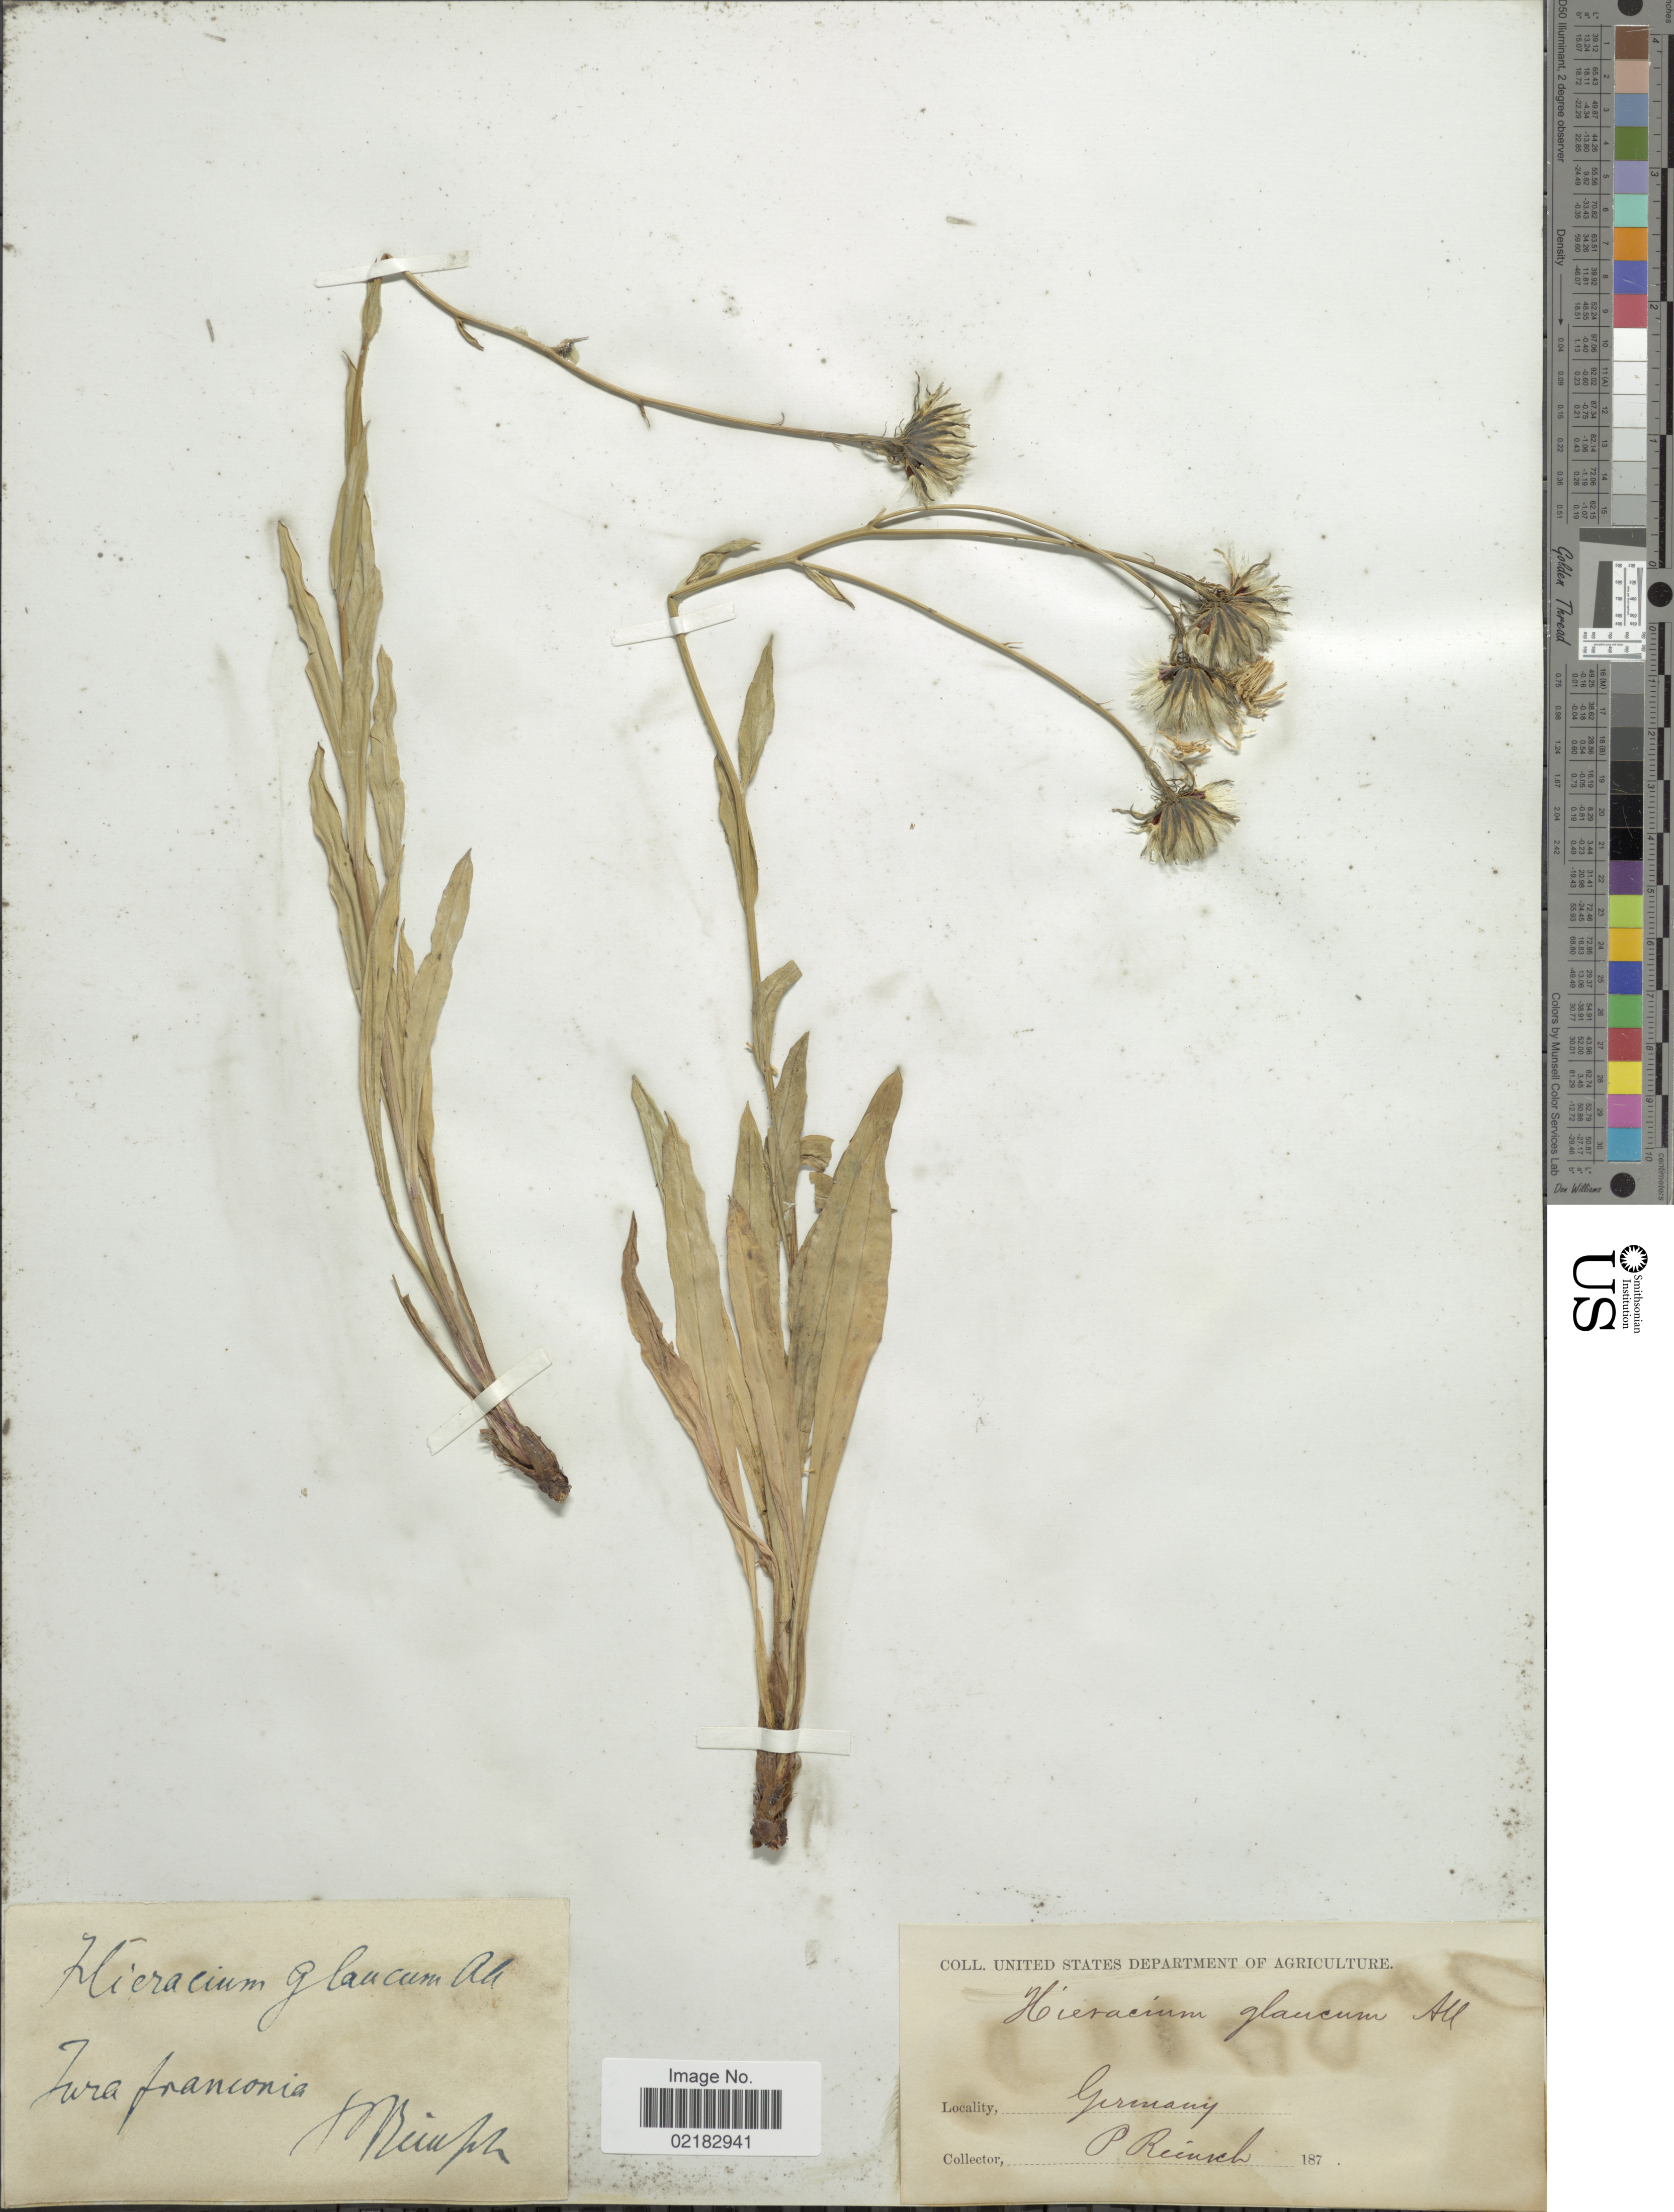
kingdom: Plantae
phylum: Tracheophyta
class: Magnoliopsida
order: Asterales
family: Asteraceae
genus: Hieracium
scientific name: Hieracium glaucum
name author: All.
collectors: P. Reinsch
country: Germany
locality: Jura Jnanconia [interpreted]